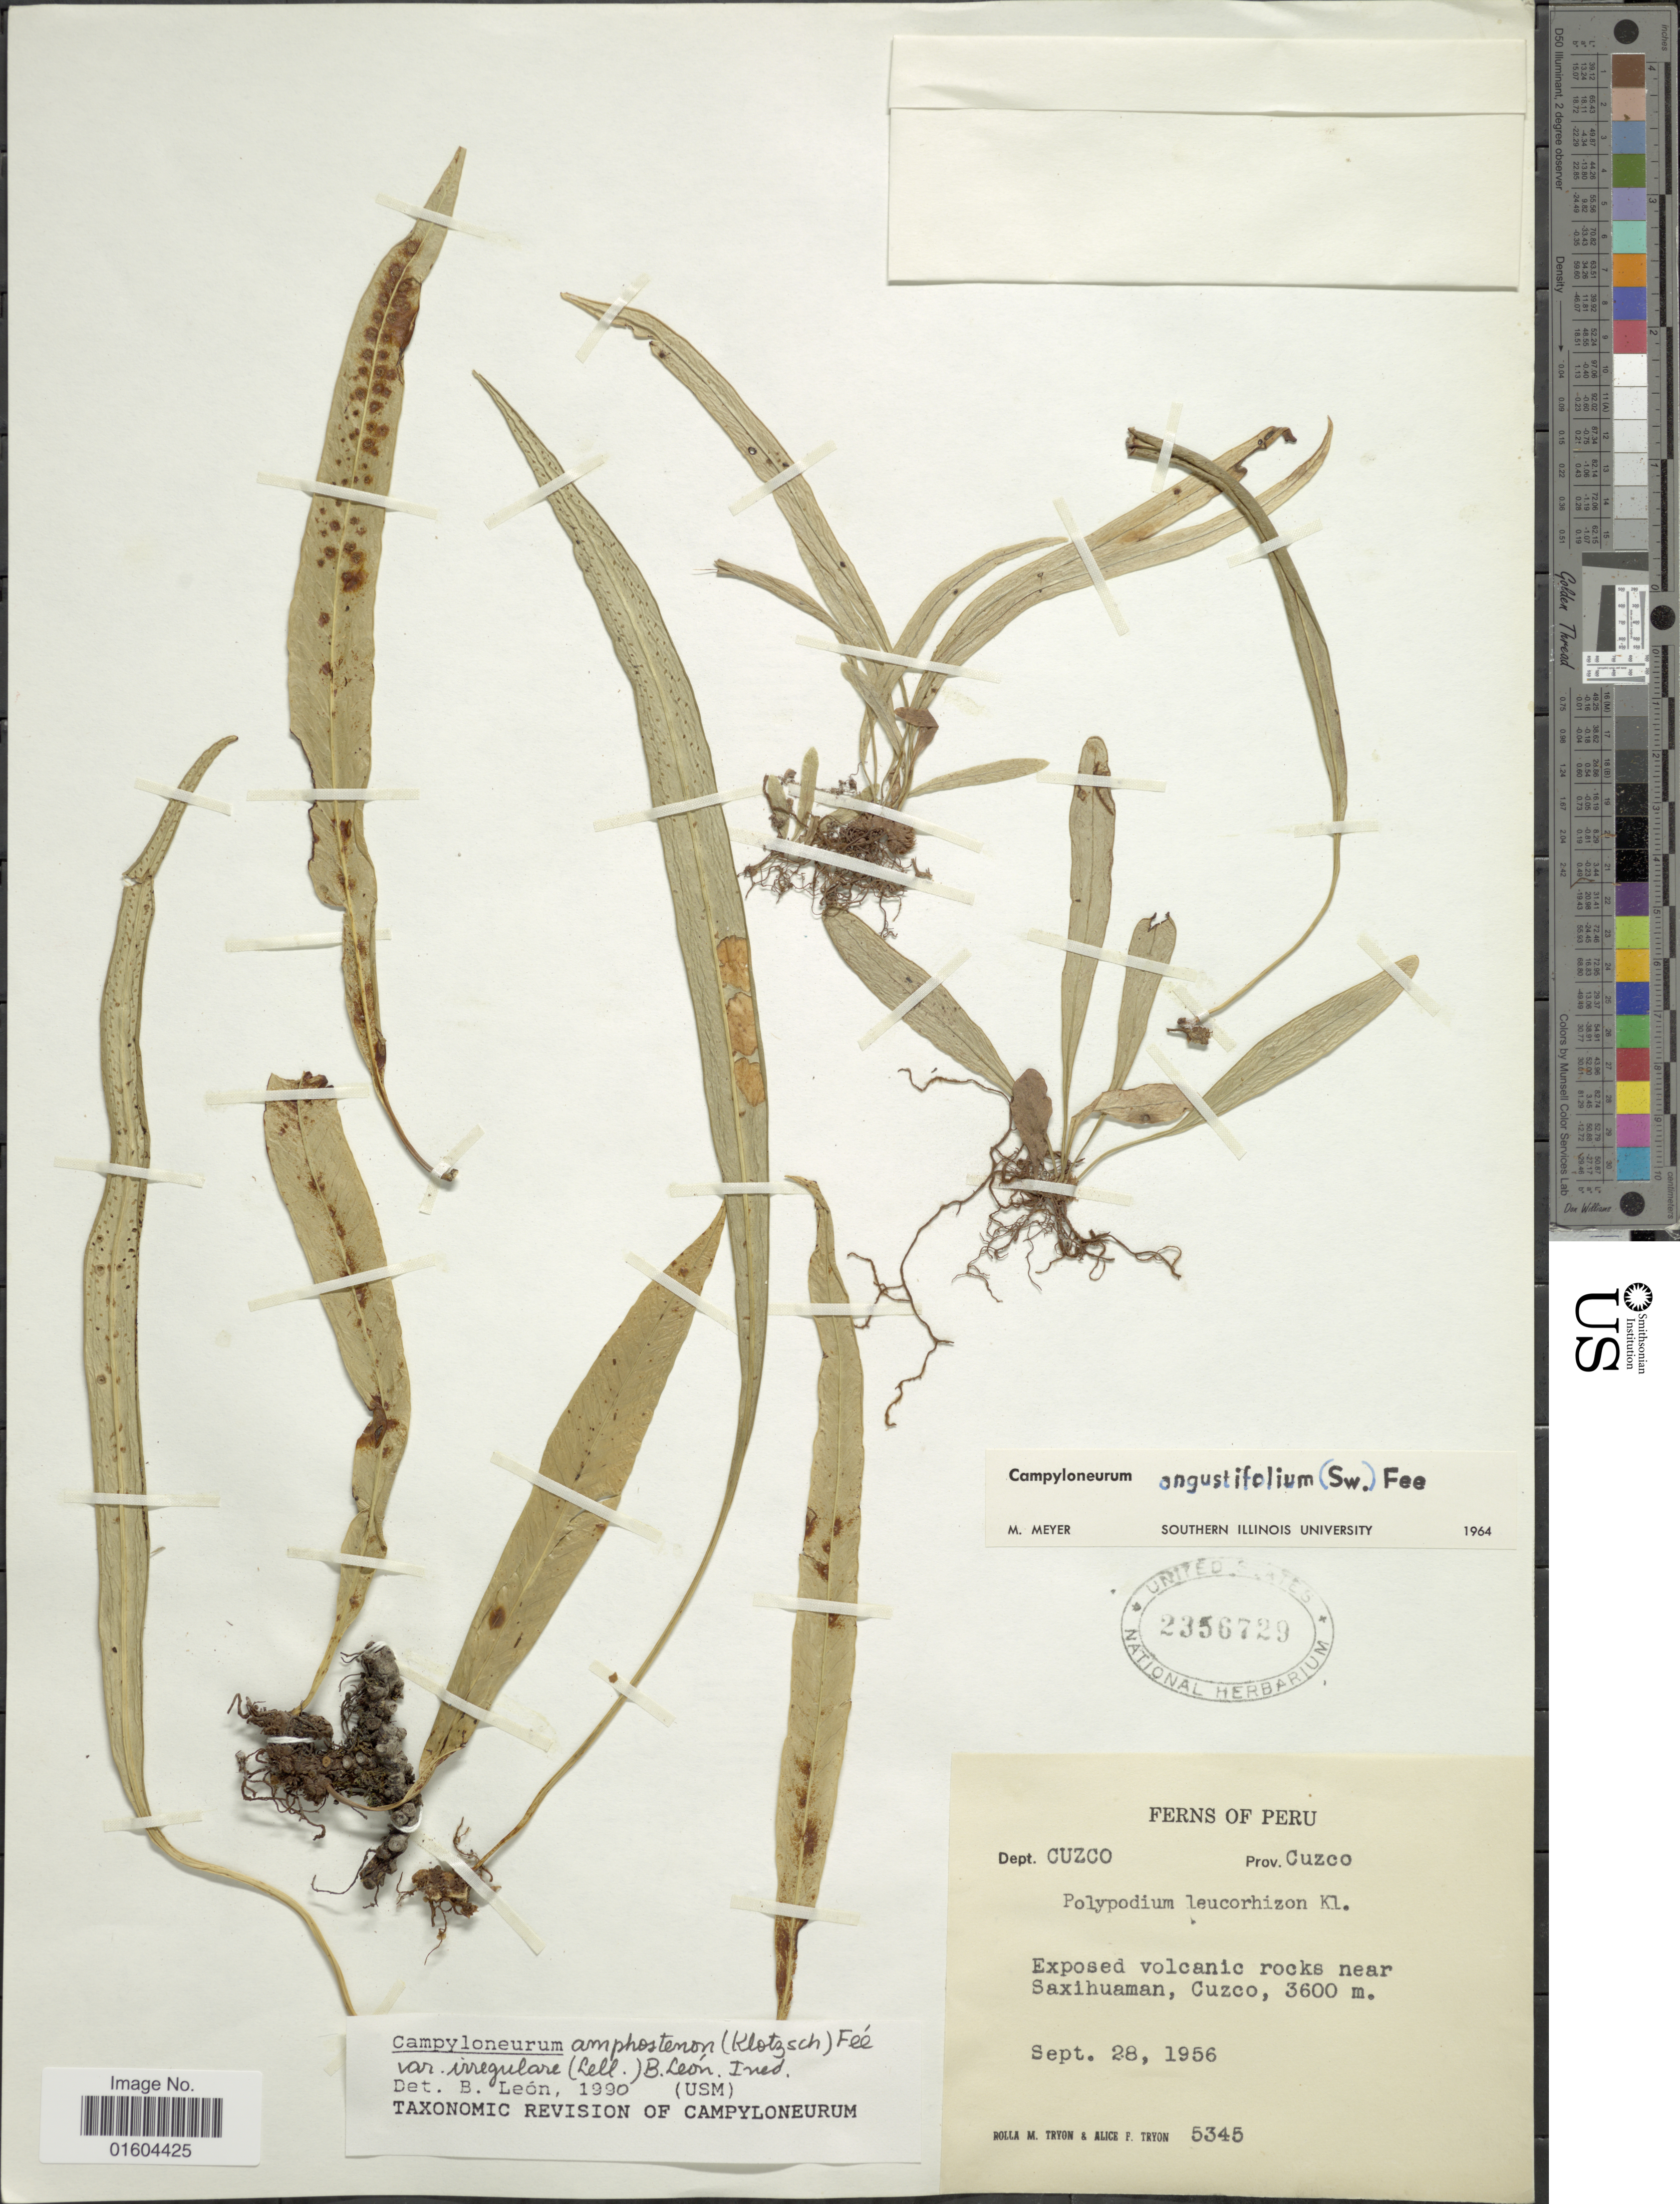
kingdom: Plantae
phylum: Tracheophyta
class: Polypodiopsida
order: Polypodiales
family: Polypodiaceae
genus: Campyloneurum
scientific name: Campyloneurum irregulare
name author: Lellinger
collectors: R. M. Tryon & A. F. Tryon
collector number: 5345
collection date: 1956-09-28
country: Peru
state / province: Cusco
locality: Peru, Prov. Cuzco, near Saxihuaman, Cuzco.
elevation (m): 3600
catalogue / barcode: US 2356729